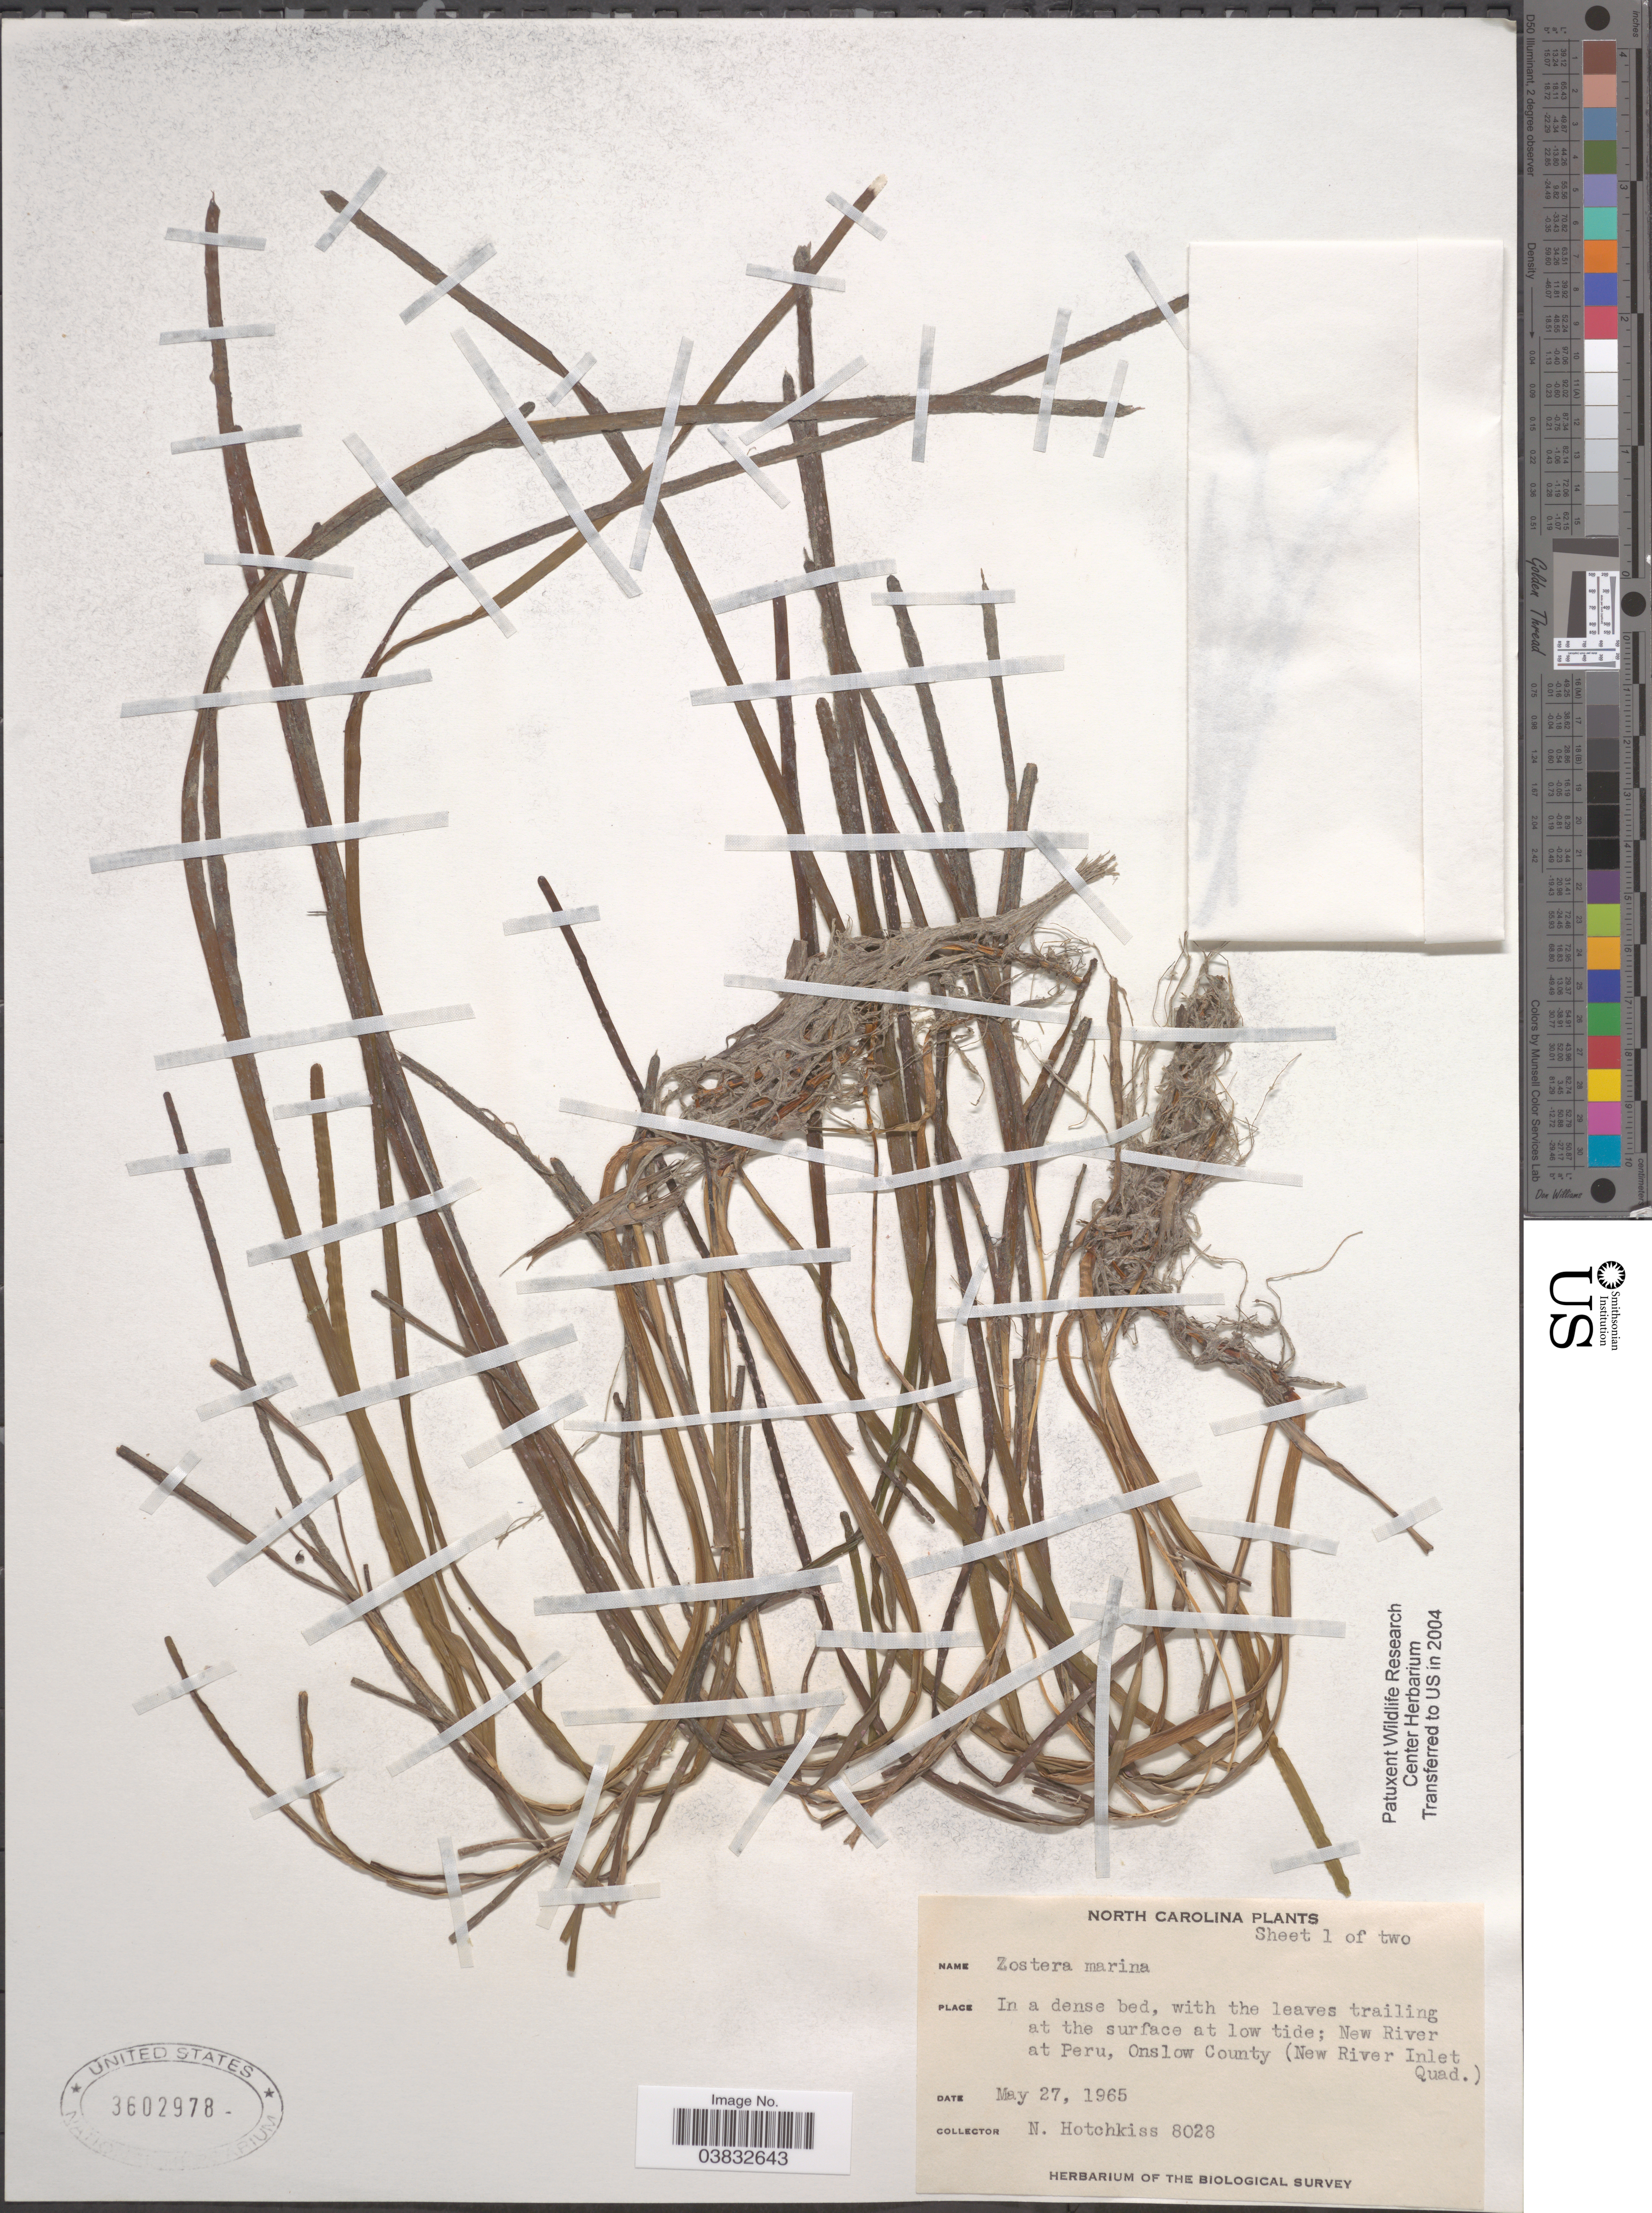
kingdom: Plantae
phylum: Tracheophyta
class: Liliopsida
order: Alismatales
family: Zosteraceae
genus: Zostera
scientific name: Zostera marina var. typica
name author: L.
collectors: N. Hotchkiss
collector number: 8028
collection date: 1965-05-27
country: United States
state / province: North Carolina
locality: At the surface at low tide; New River at Peru, Onslow County (New River Inlet Quad.).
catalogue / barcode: US 3602978